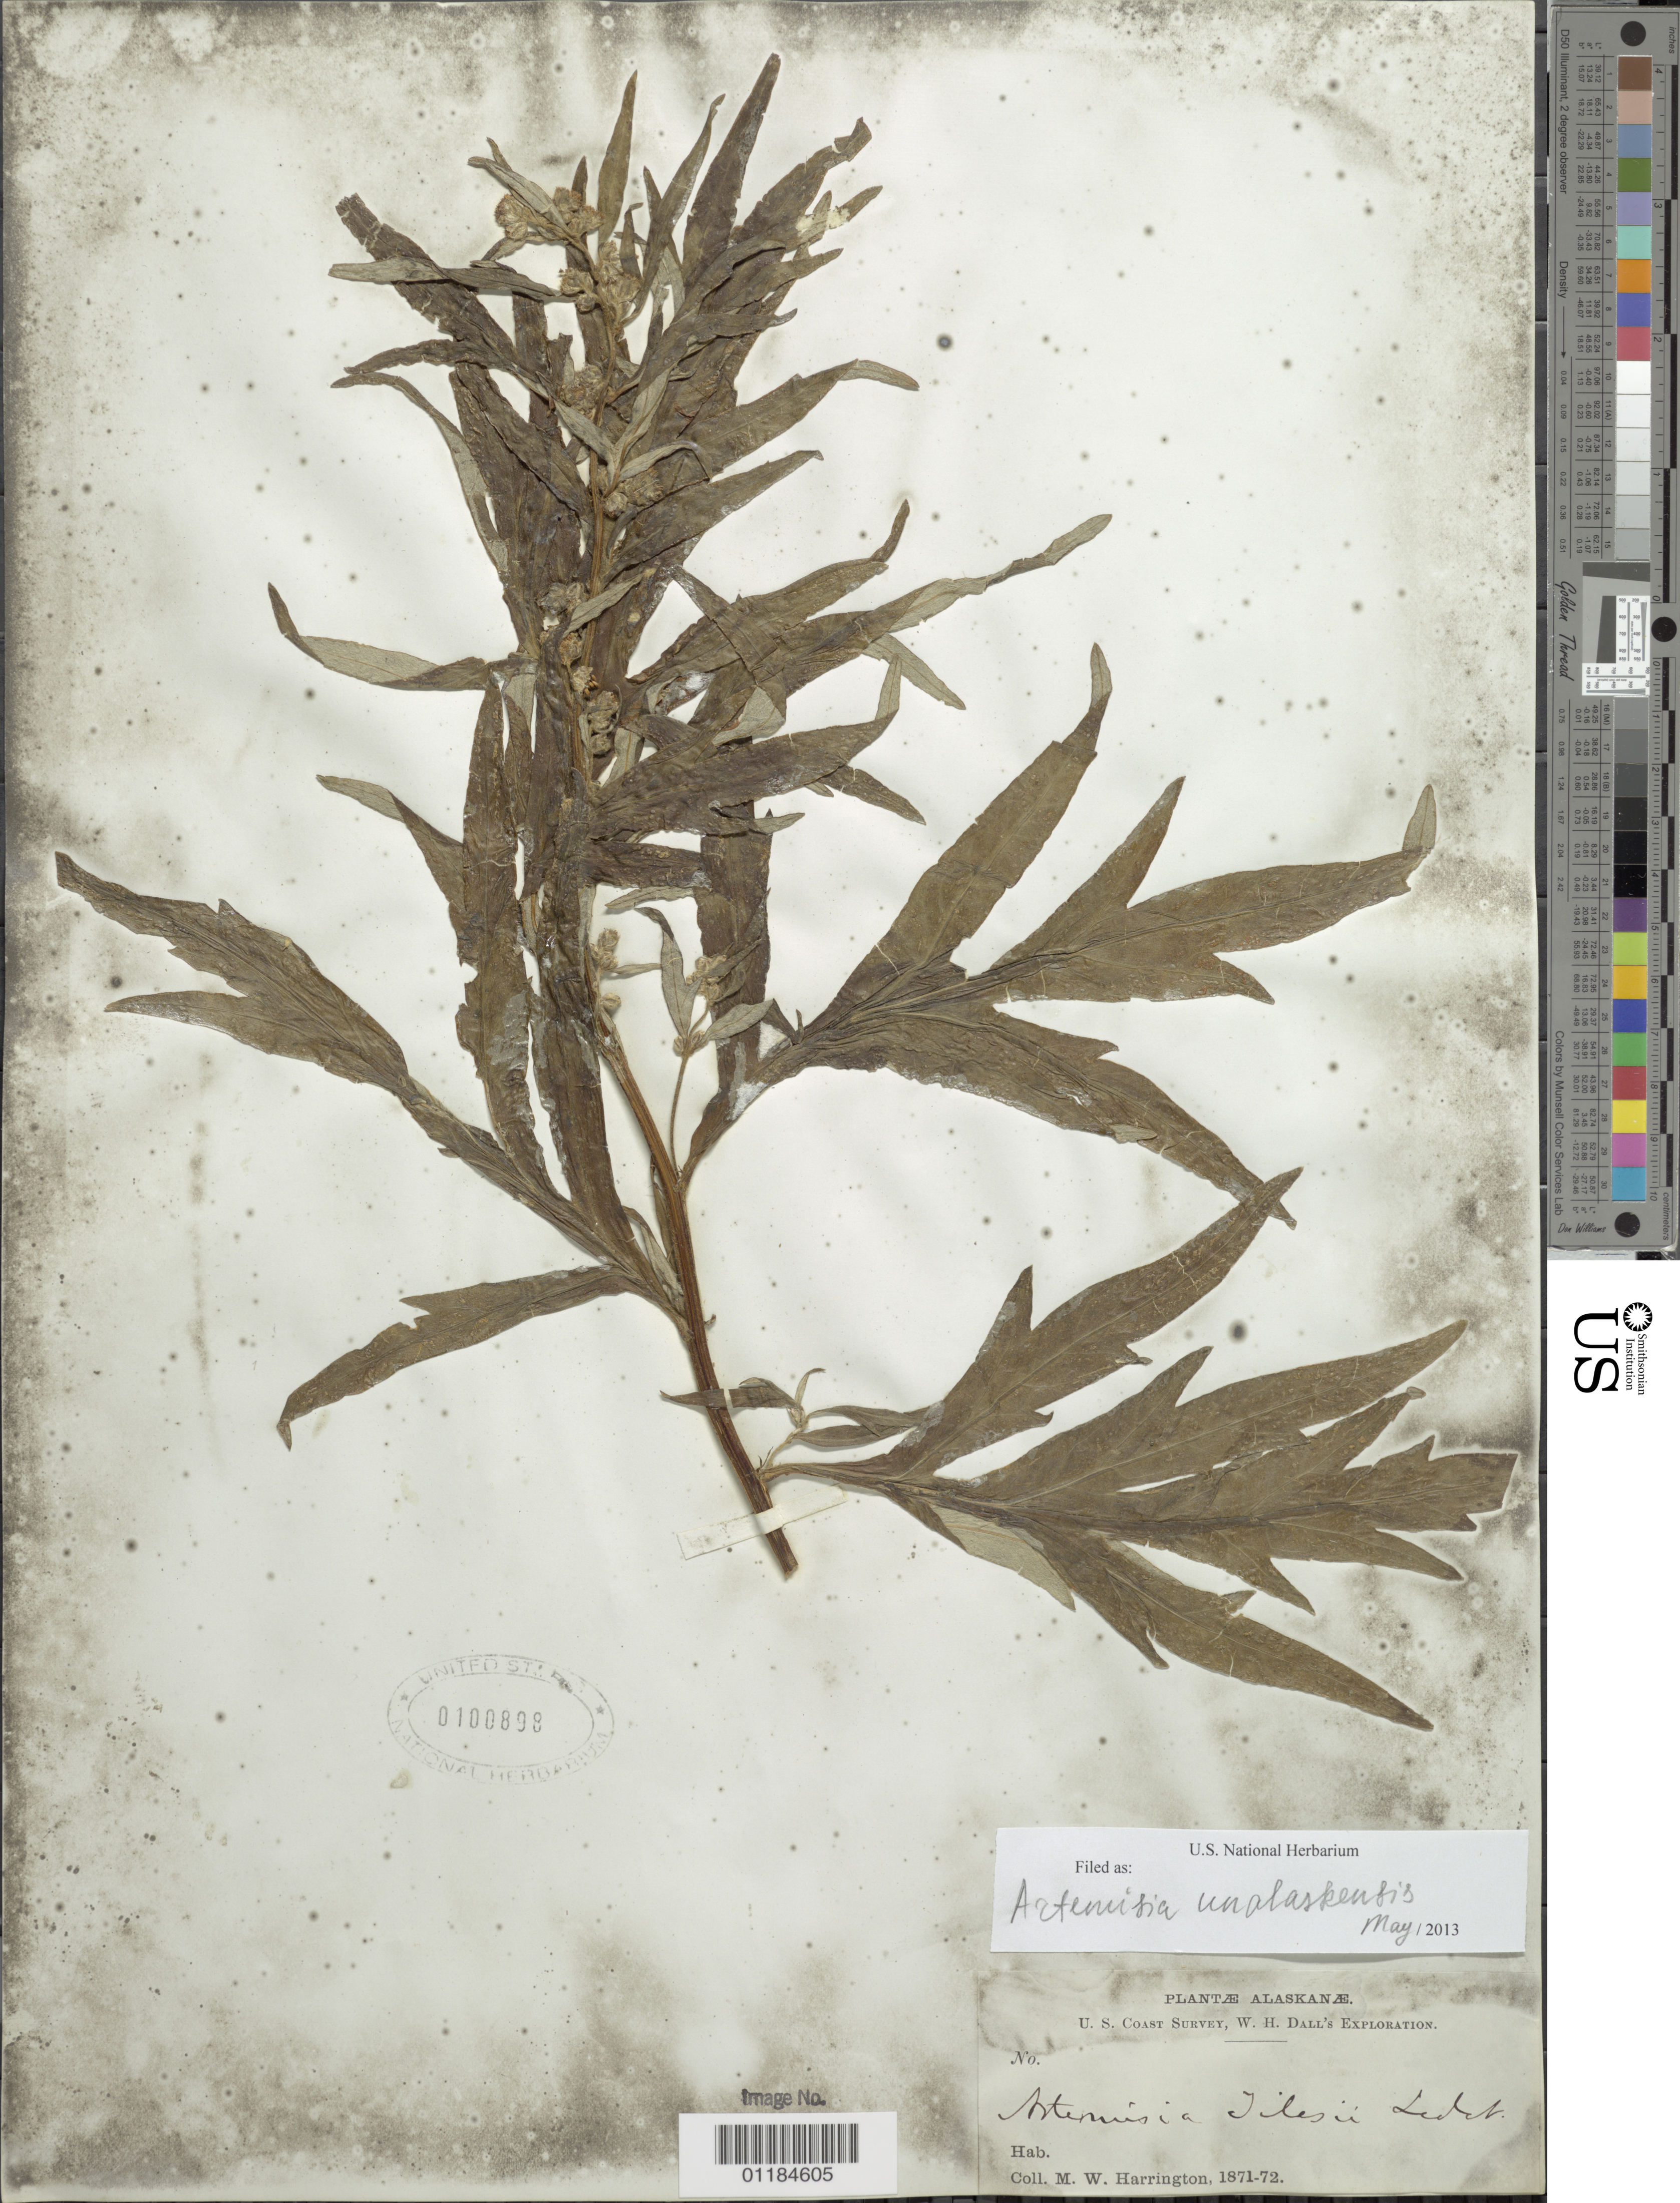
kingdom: Plantae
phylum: Tracheophyta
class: Magnoliopsida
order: Asterales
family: Asteraceae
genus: Artemisia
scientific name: Artemisia unalaskensis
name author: Rydb.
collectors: M. W. Harrington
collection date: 1871/1872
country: United States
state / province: Alaska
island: Shumagin Is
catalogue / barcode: US 100898